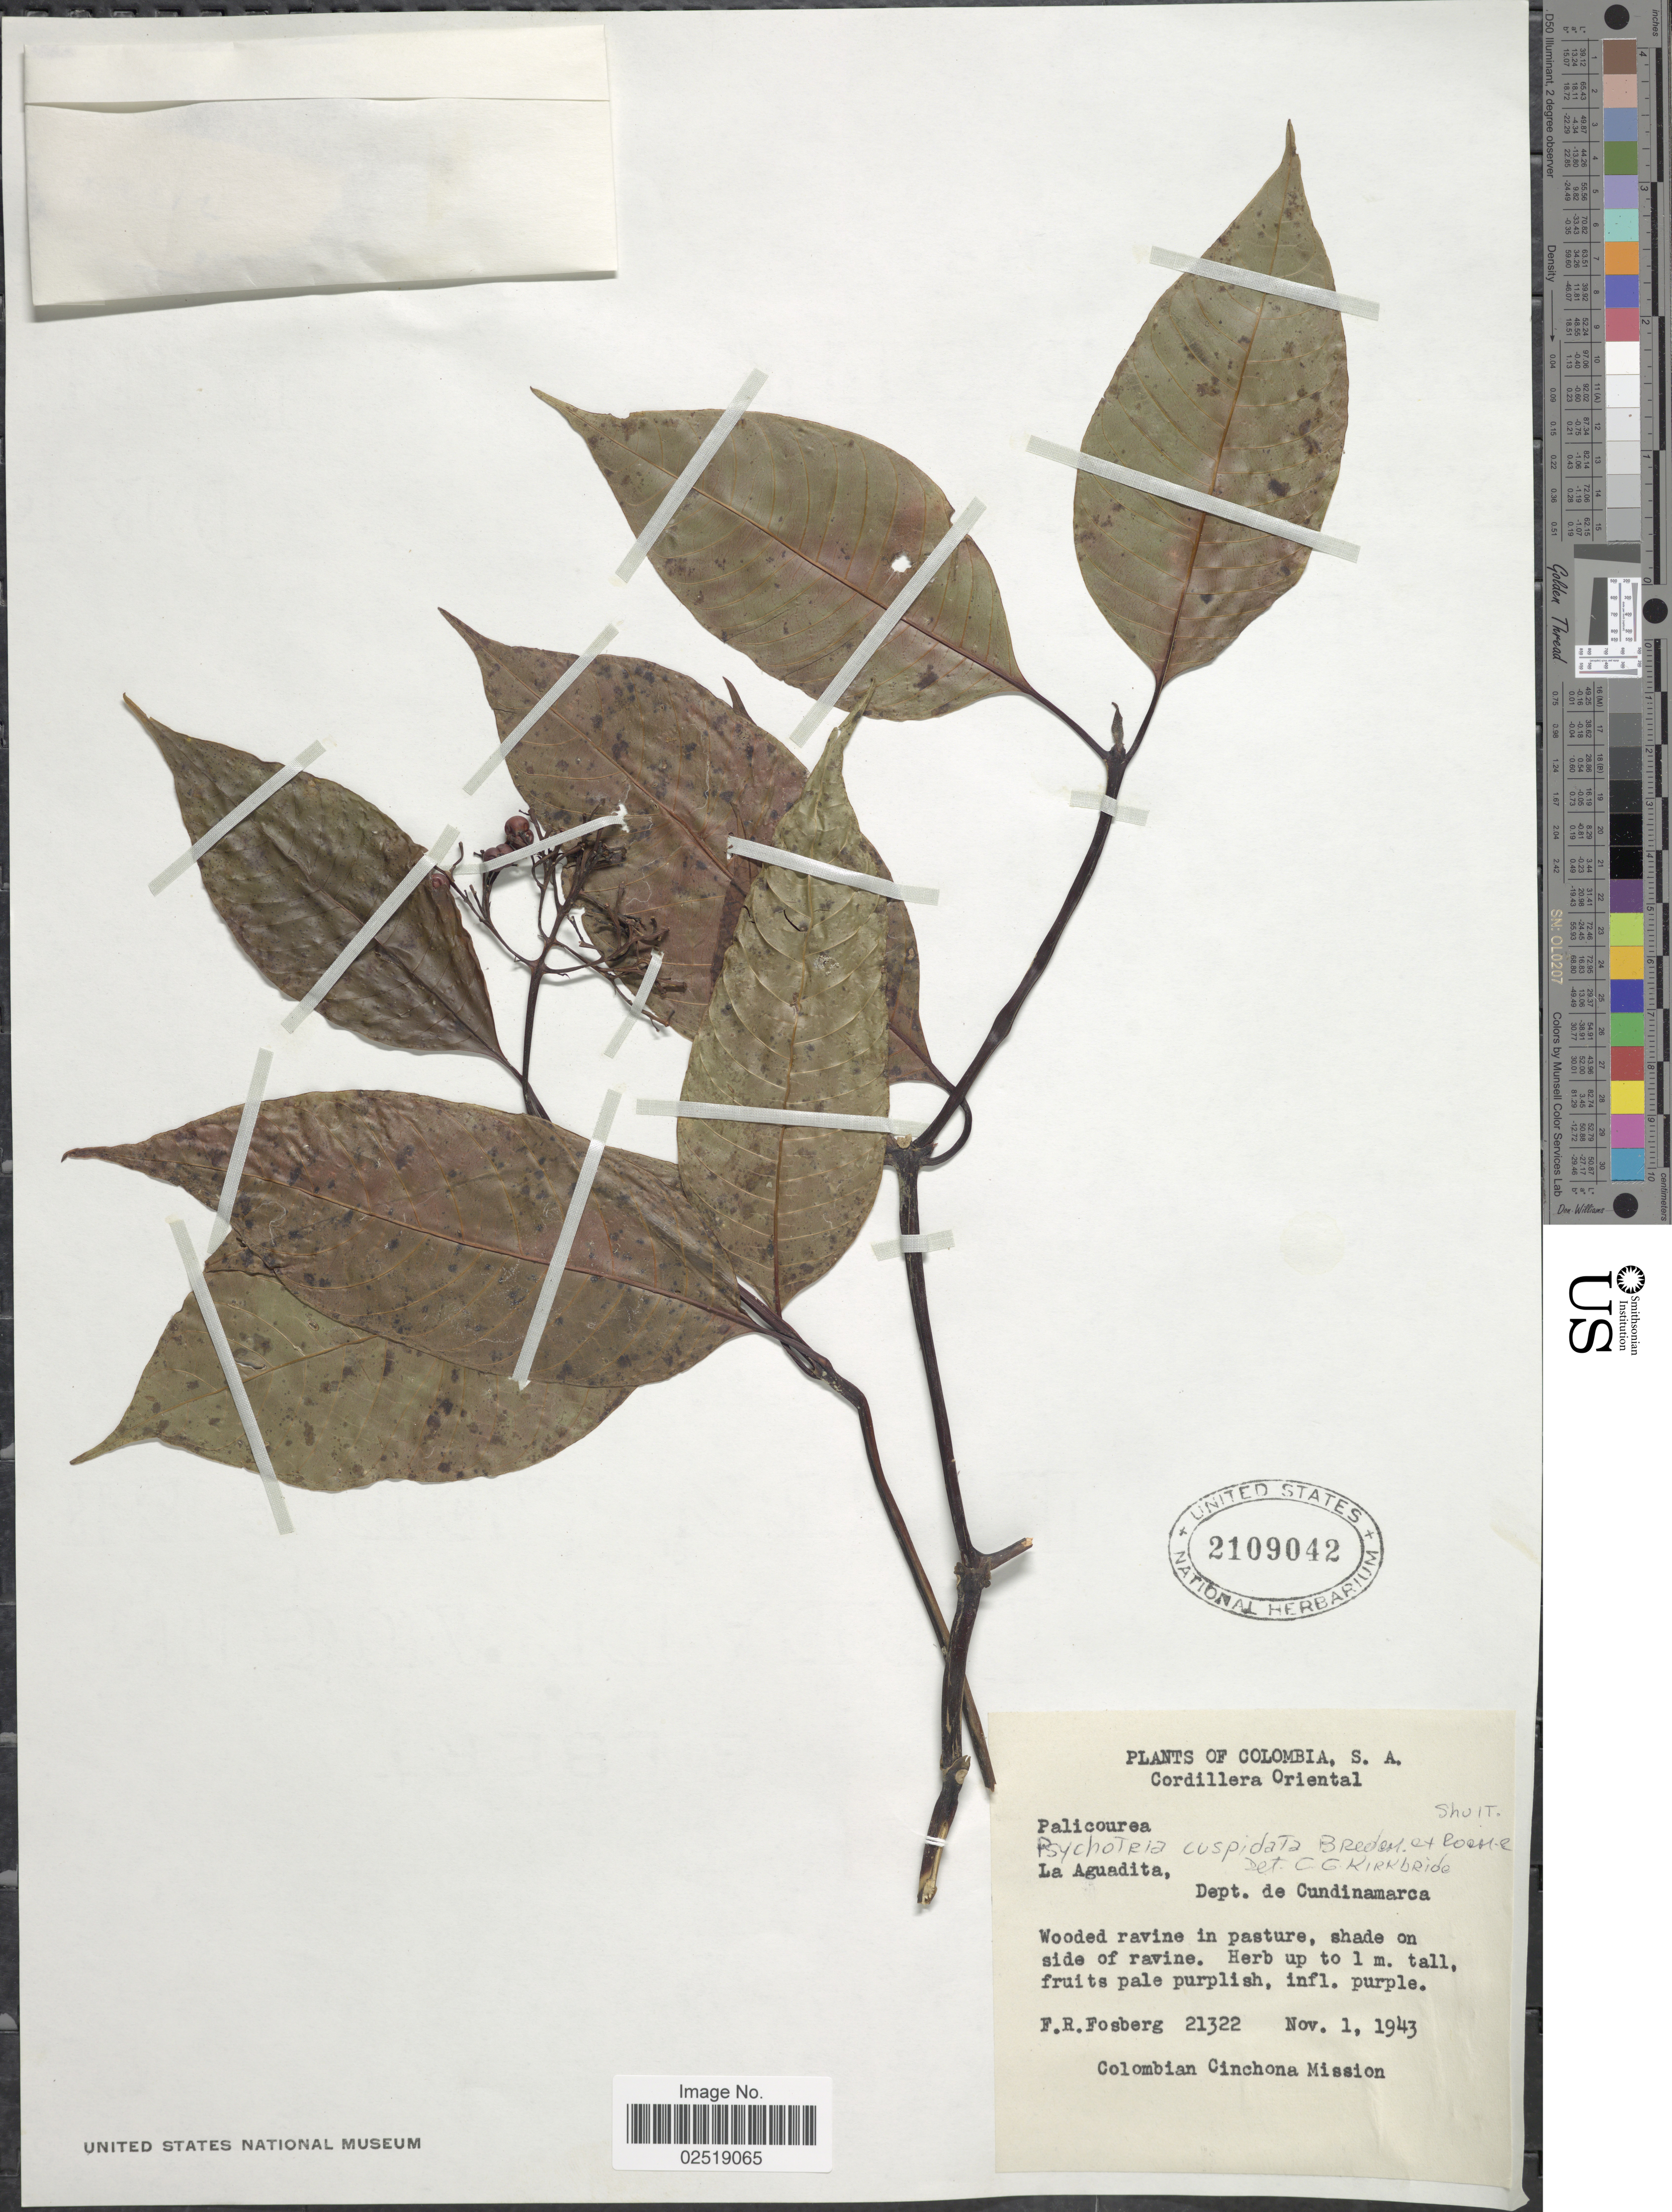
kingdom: Plantae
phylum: Tracheophyta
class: Magnoliopsida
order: Gentianales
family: Rubiaceae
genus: Psychotria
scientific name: Psychotria cuspidata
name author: Bredem. ex Schult.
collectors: F. R. Fosberg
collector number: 21322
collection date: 1943-11-01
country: Colombia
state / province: Cundinamarca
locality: Cordillera Oriental. La Aguadita, Dept. de Cundinamarca.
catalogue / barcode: US 2109042